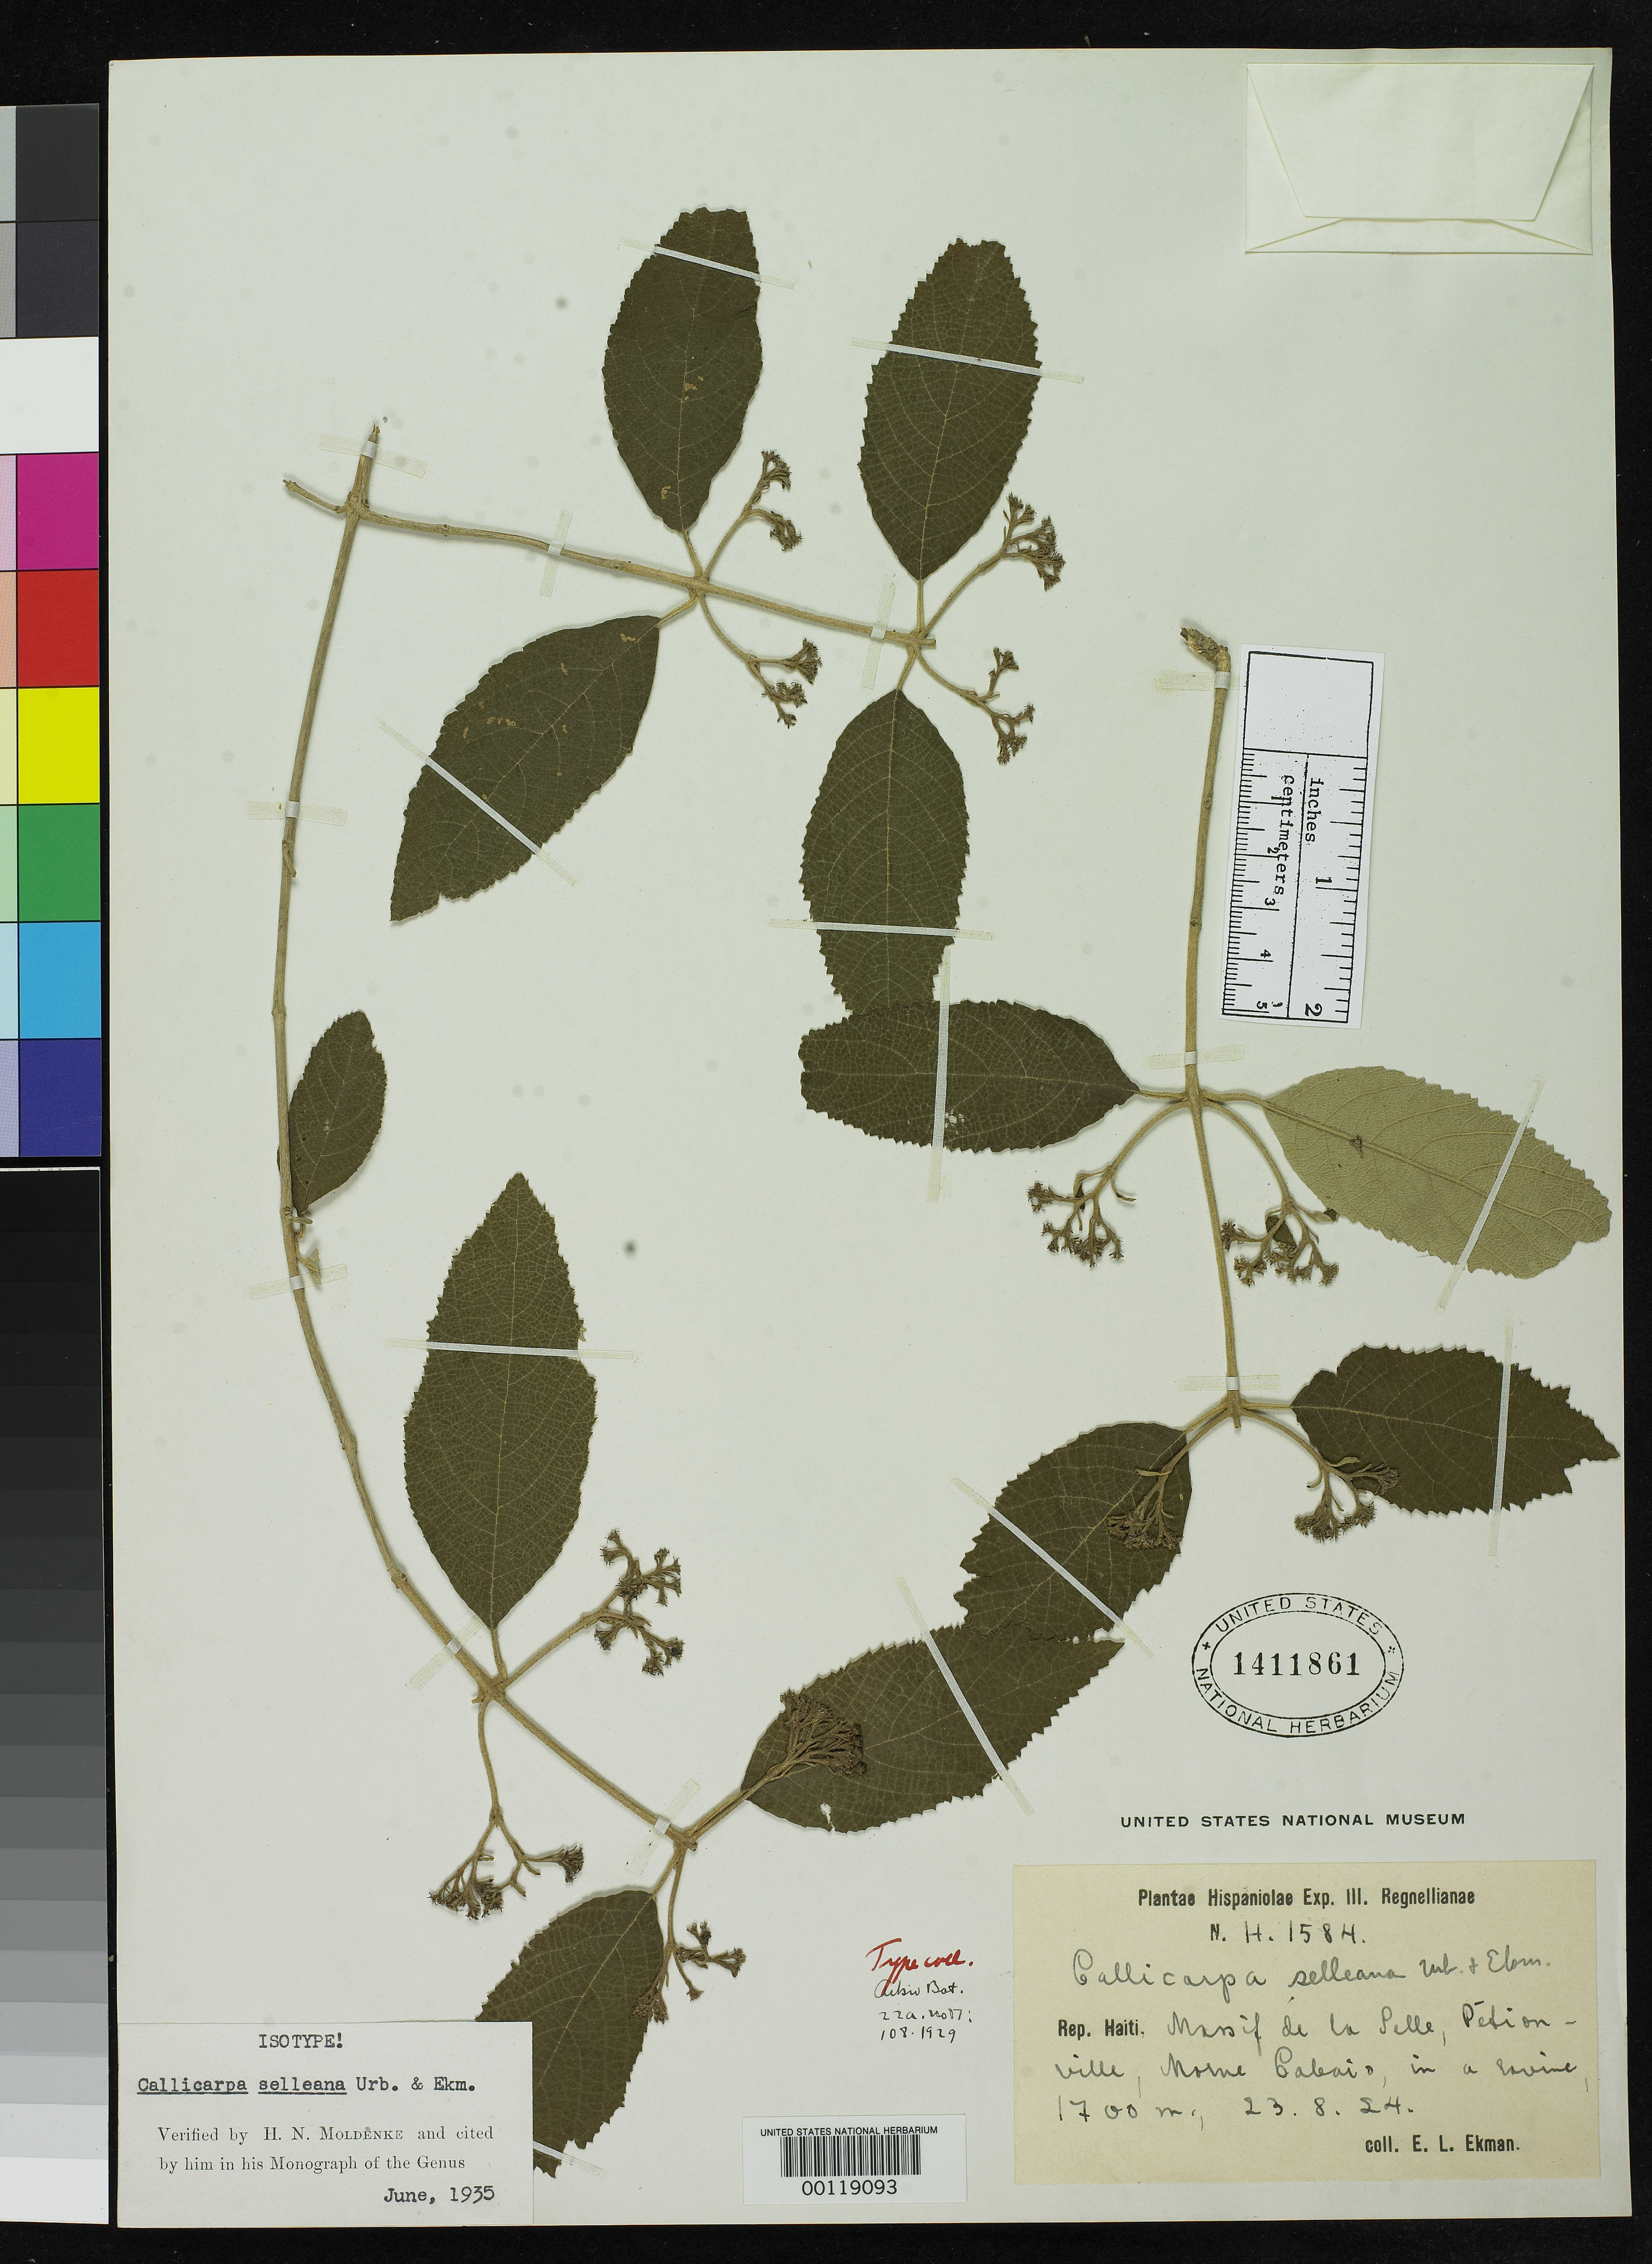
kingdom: Plantae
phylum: Tracheophyta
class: Magnoliopsida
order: Lamiales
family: Lamiaceae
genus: Callicarpa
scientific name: Callicarpa selleana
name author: Urb. & Ekman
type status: Isotype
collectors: E. L. Ekman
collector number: H 1584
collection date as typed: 23 Aug 1924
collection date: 1924-08-23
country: Haiti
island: Hispaniola Island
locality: Massif de la Selle, Roberjot, Morne Cabaio.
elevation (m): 1600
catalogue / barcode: US 1411861